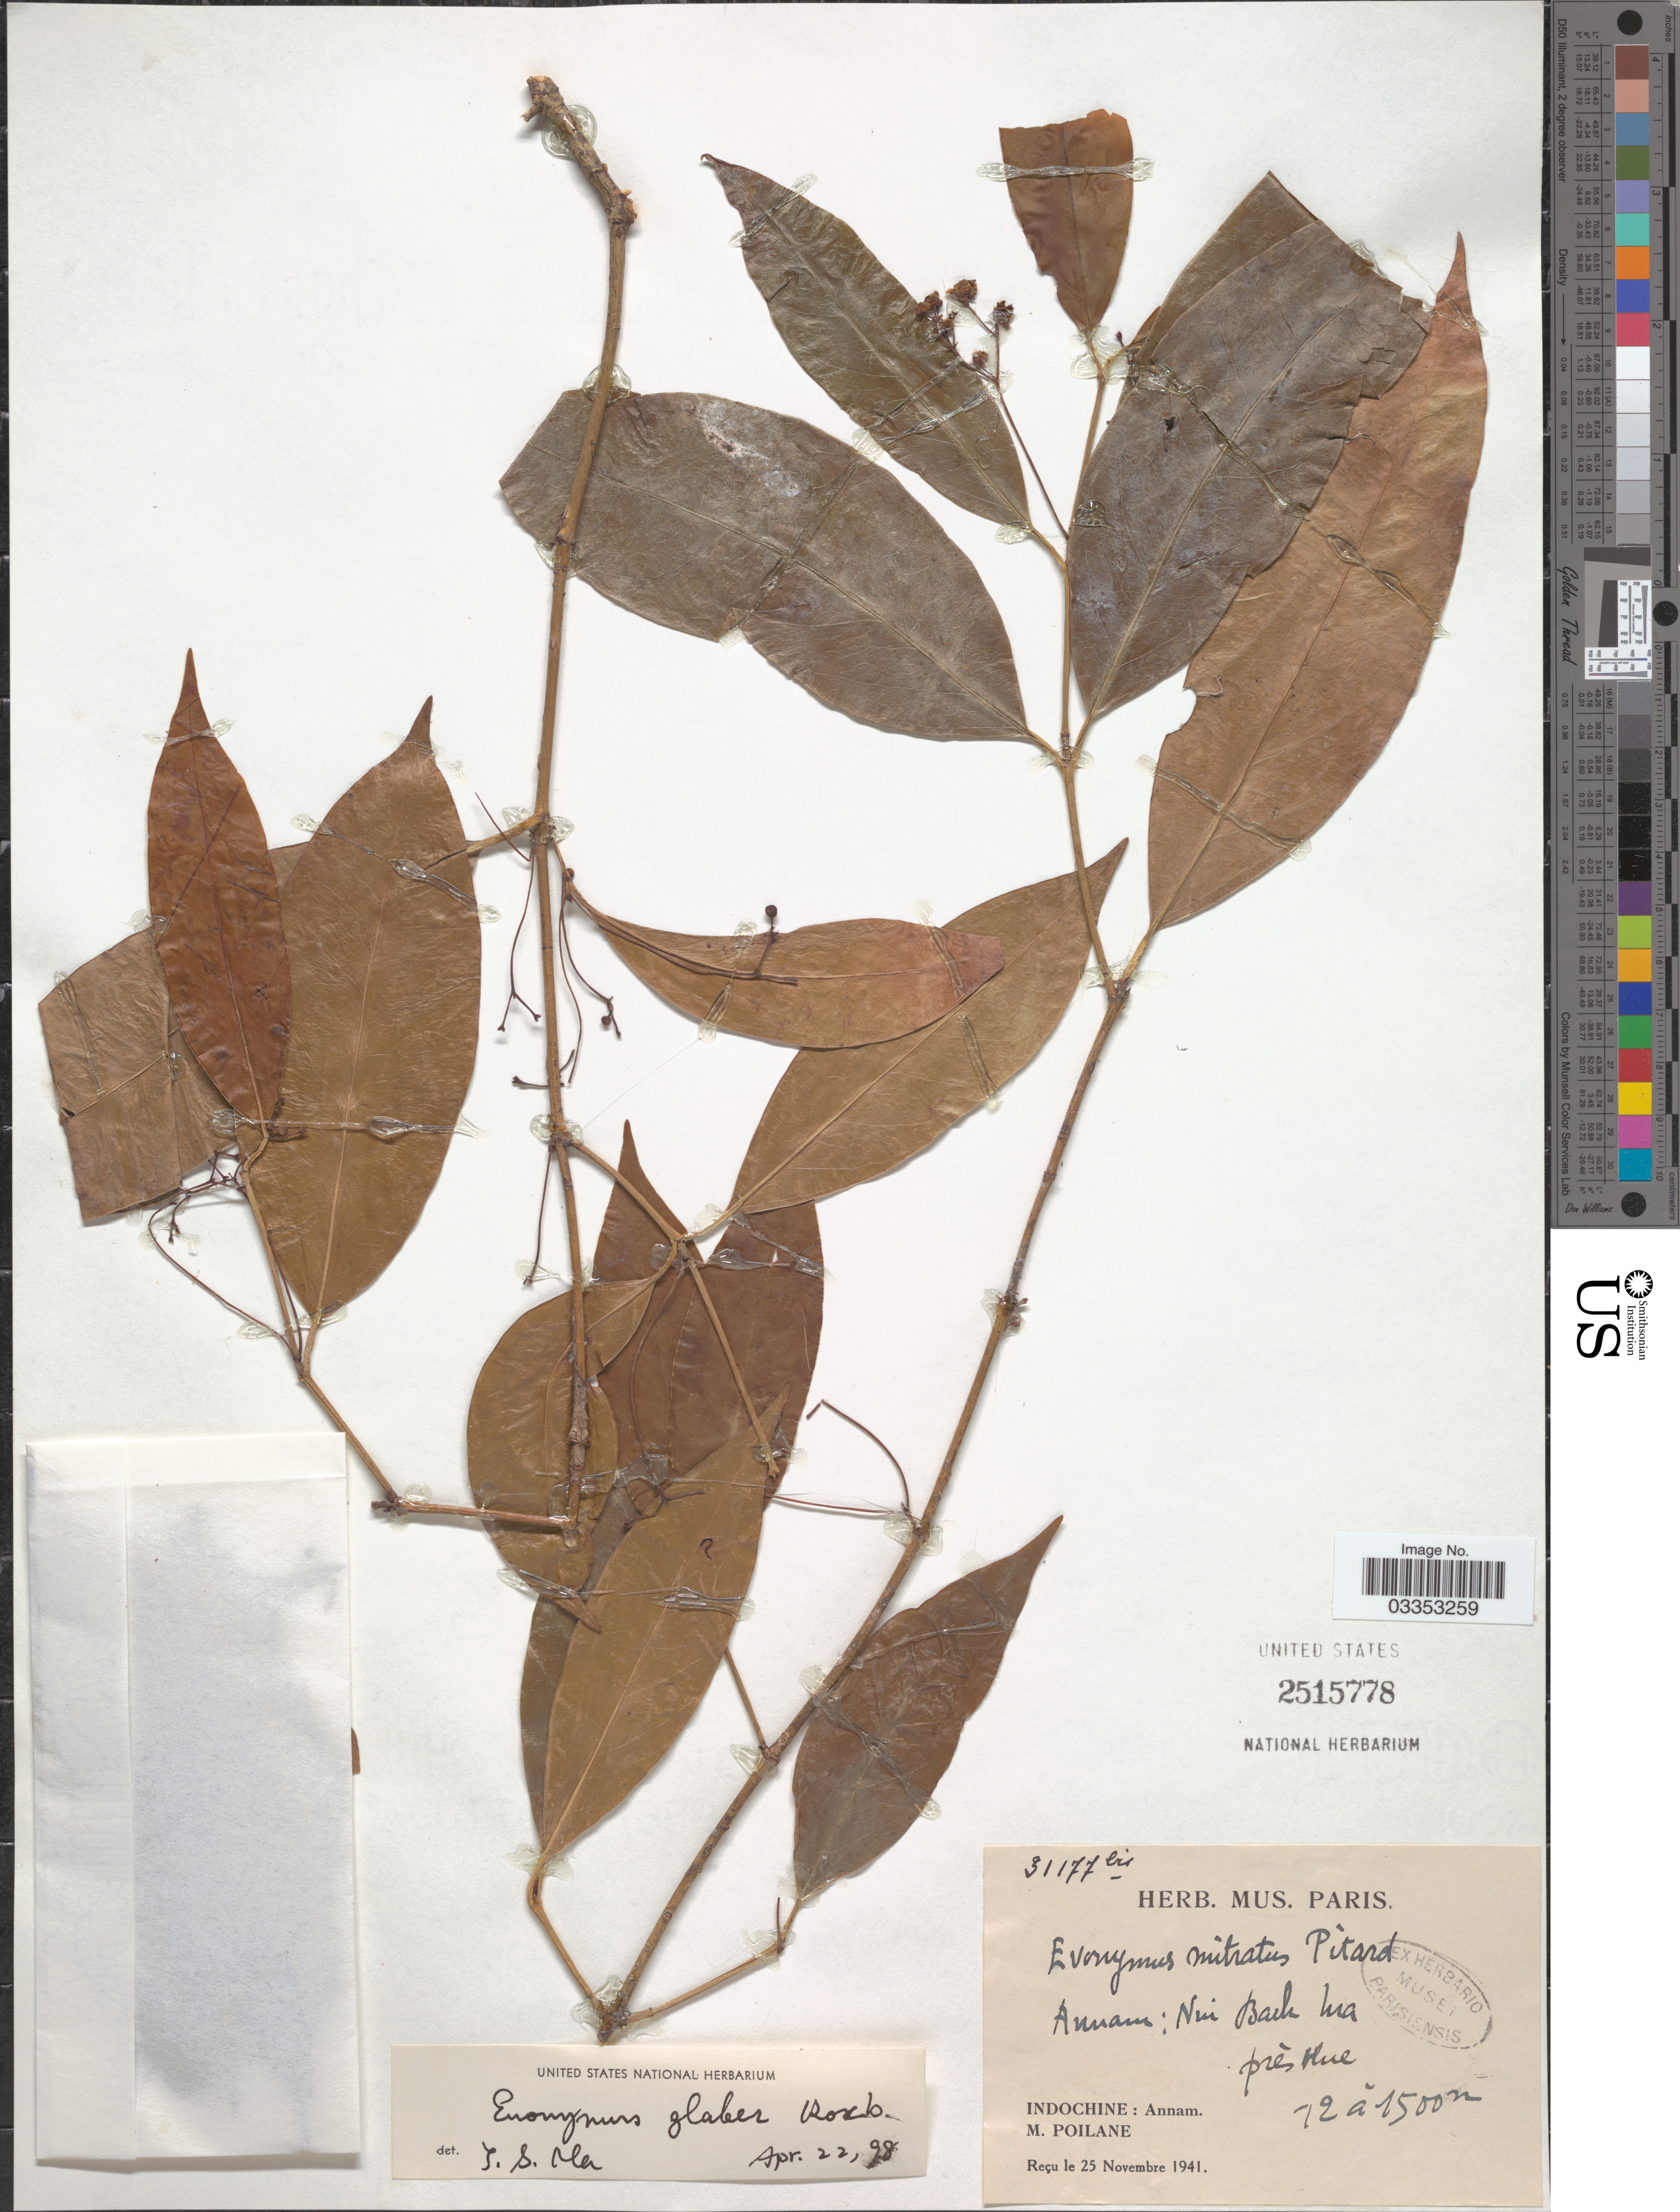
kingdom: Plantae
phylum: Tracheophyta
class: Magnoliopsida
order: Celastrales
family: Celastraceae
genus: Euonymus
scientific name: Euonymus glaber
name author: Roxb.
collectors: M. Poilane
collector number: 31177bis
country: Vietnam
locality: Annam: Nui Back Ma près Hue. Indochine: Annam.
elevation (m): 1200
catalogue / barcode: US 2515778